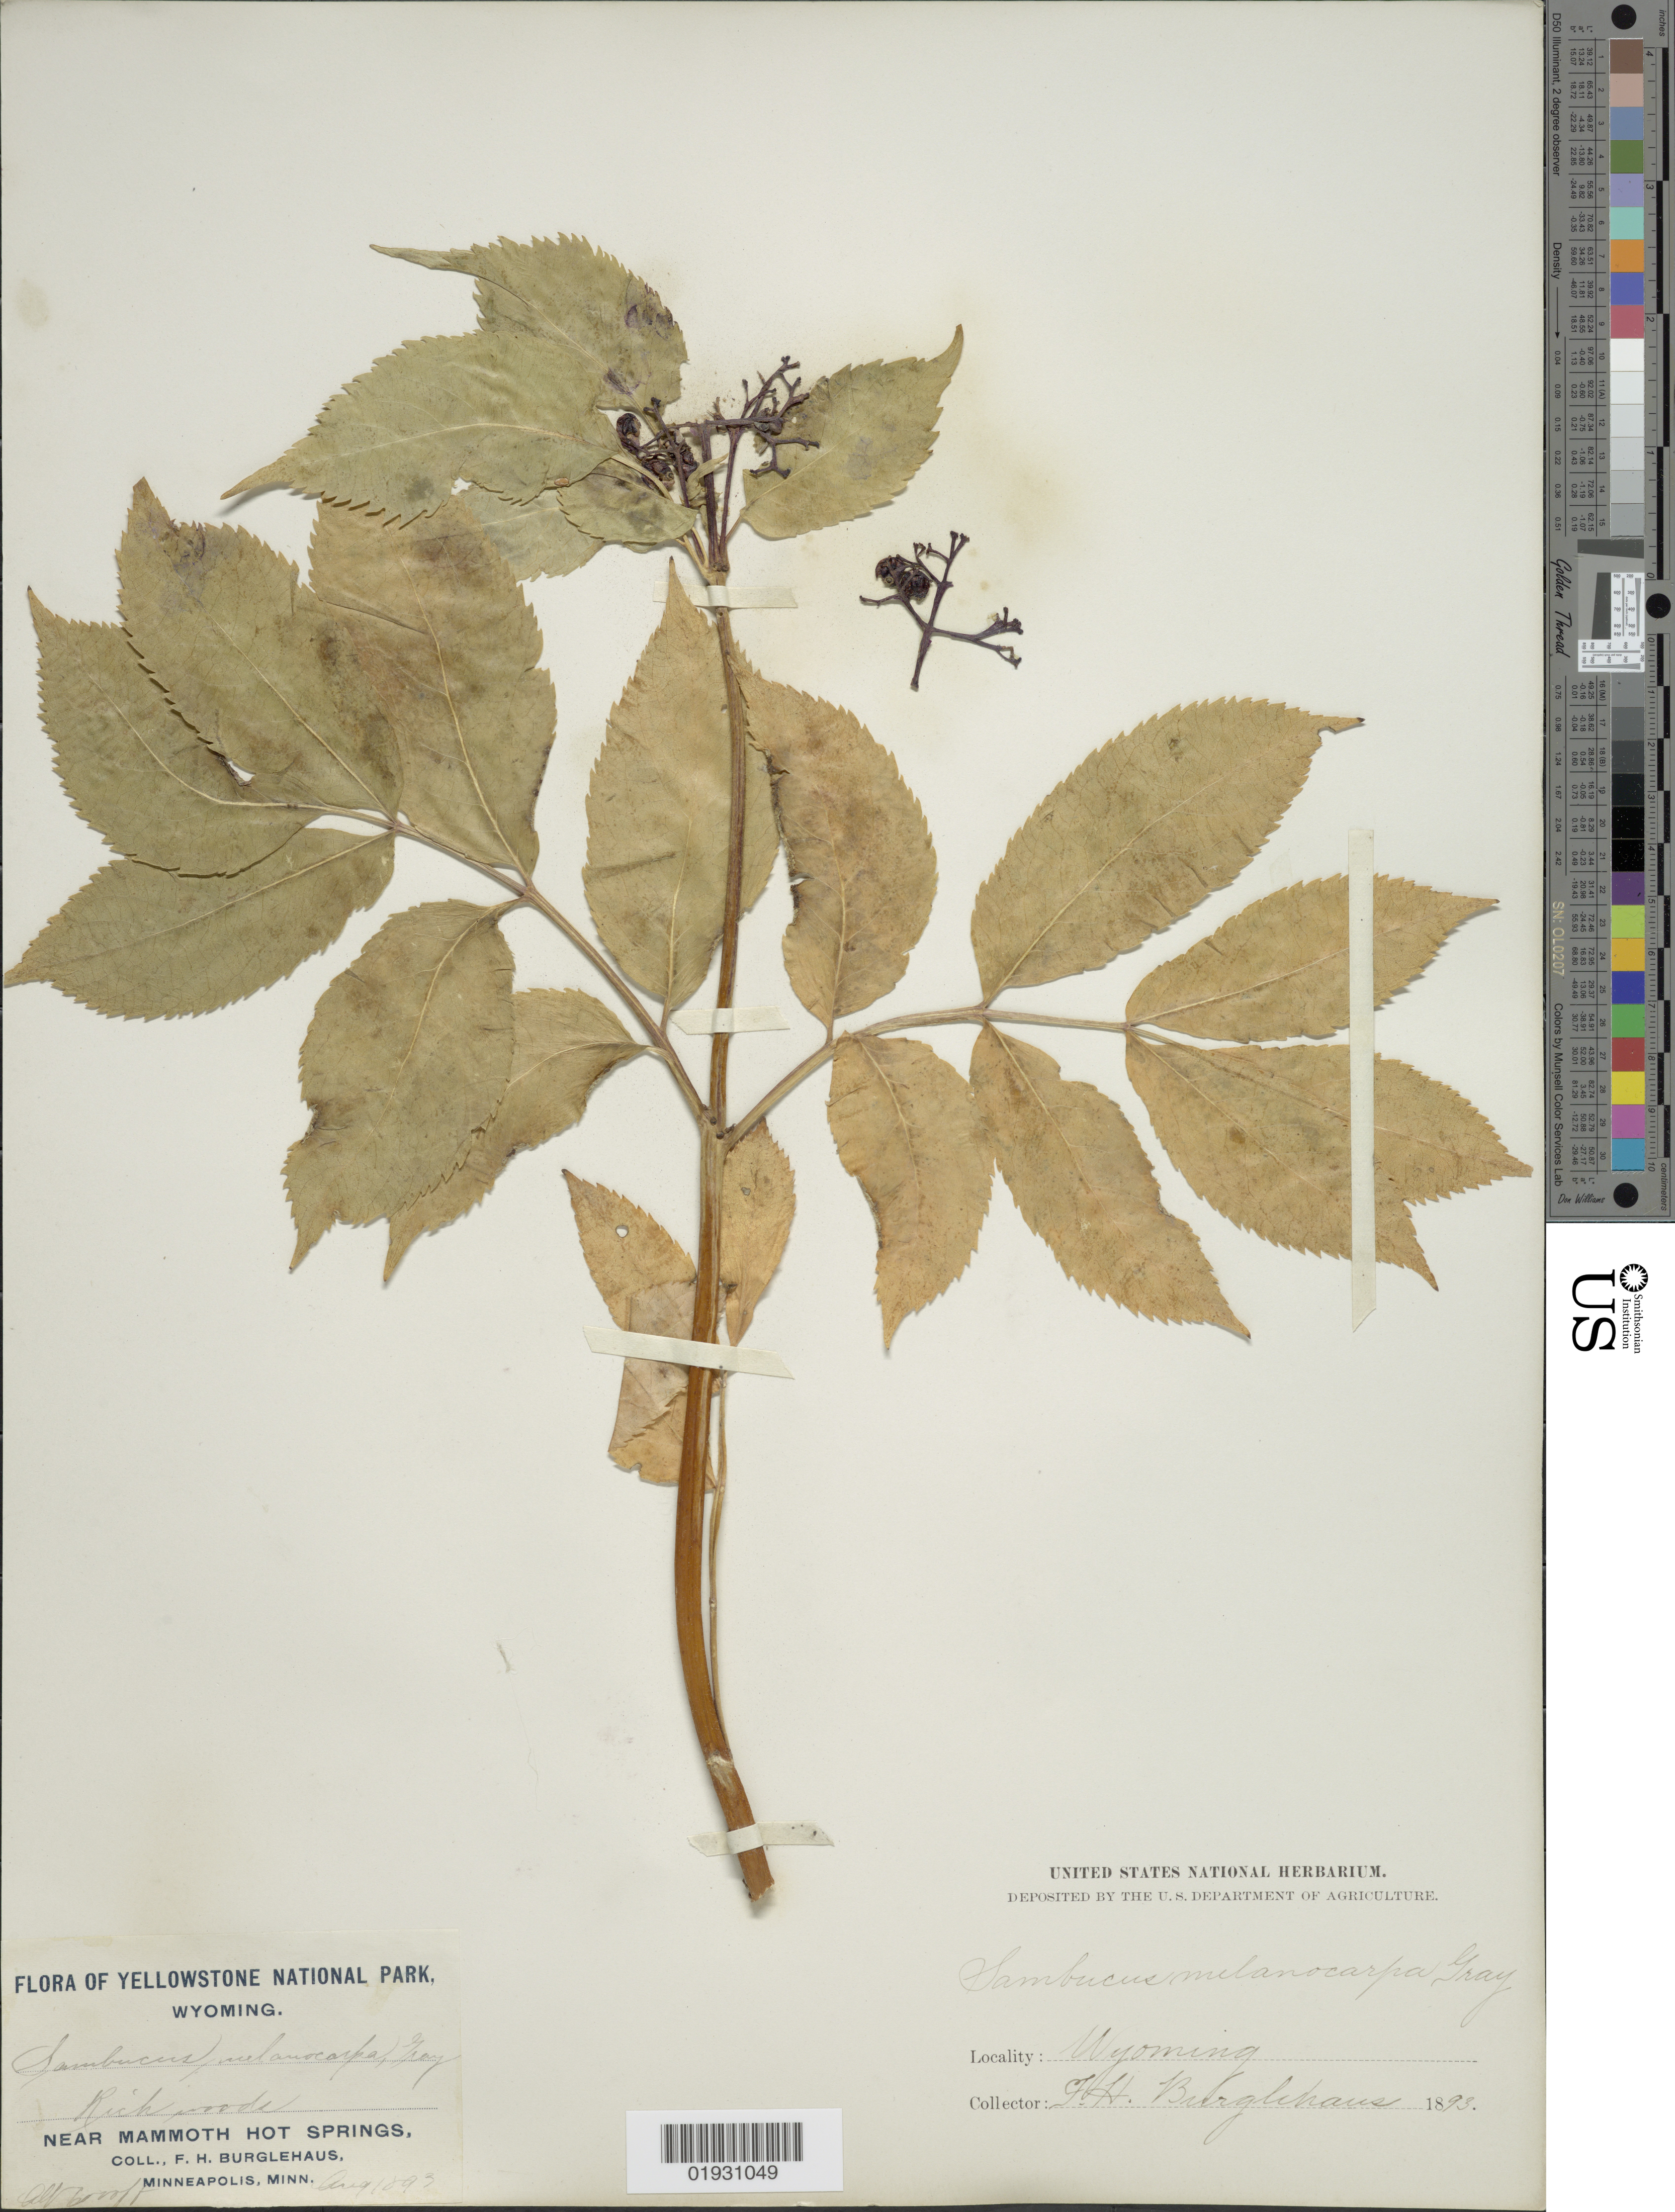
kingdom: Plantae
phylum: Tracheophyta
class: Magnoliopsida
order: Dipsacales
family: Viburnaceae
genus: Sambucus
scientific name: Sambucus melanocarpa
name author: A. Gray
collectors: F. Burglehaus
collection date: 1893-08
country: United States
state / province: Wyoming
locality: Yellowstone National Park. Near Mammoth Hot Springs.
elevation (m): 1829